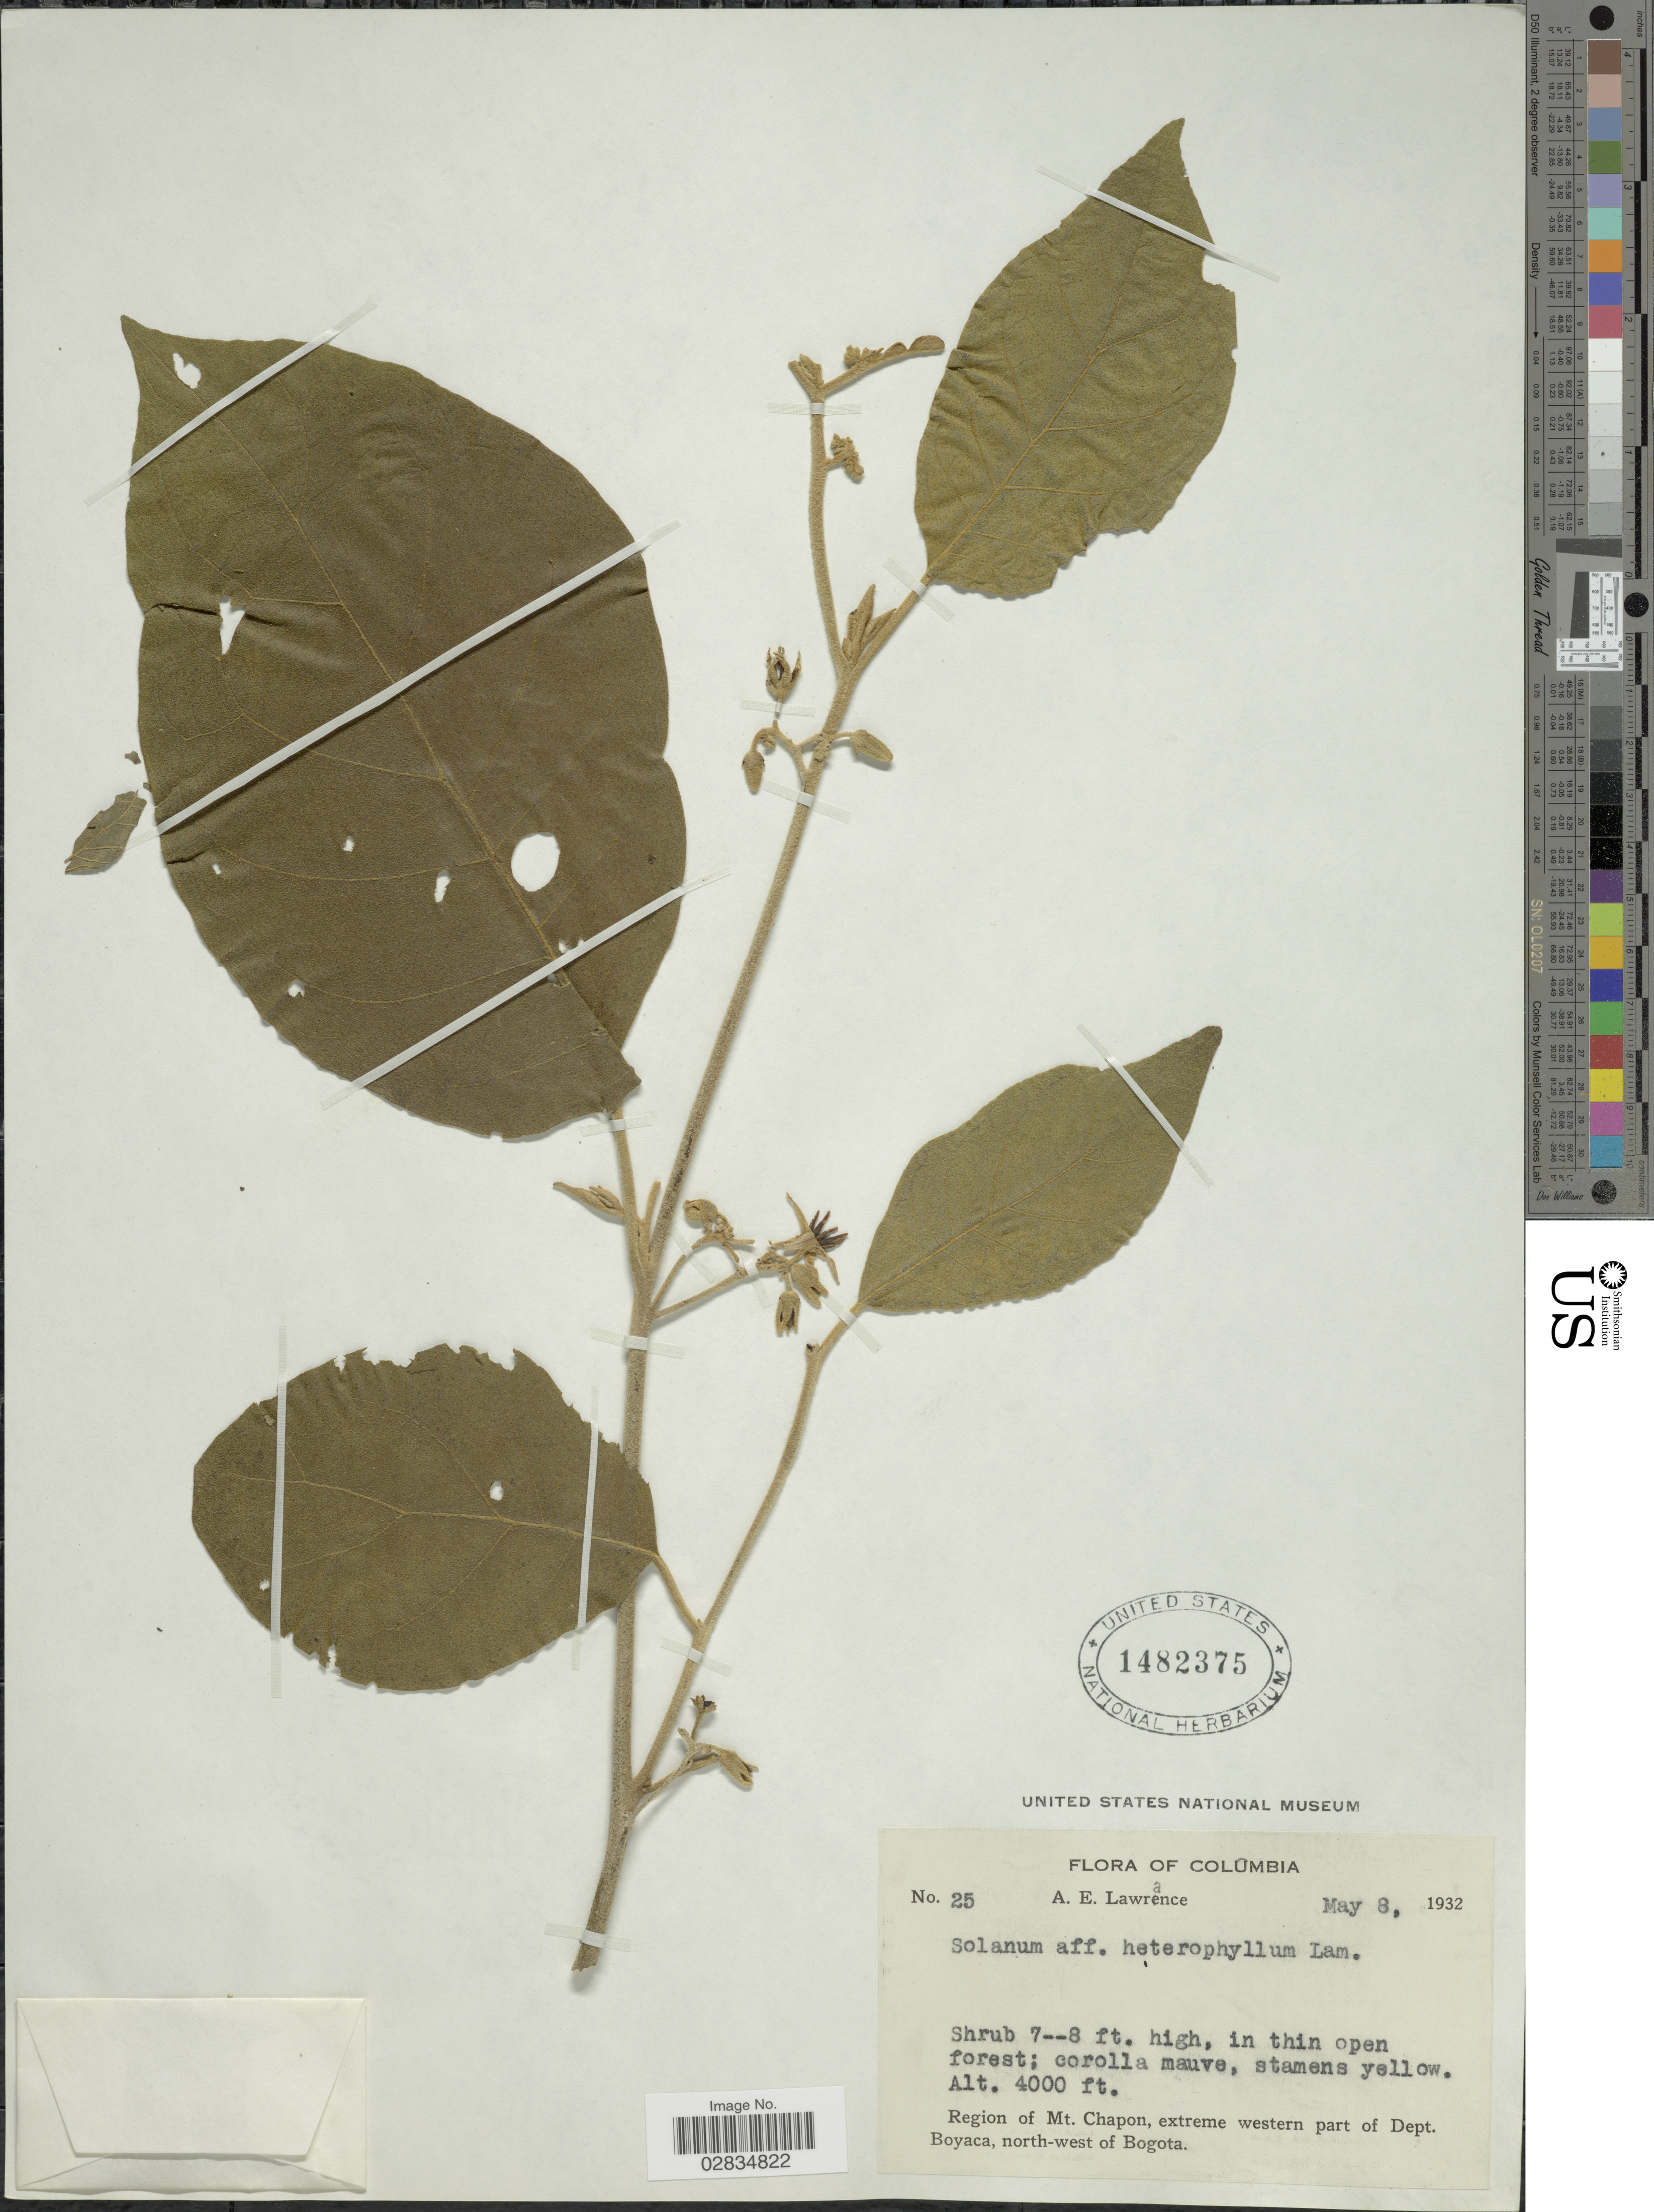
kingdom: Plantae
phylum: Tracheophyta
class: Magnoliopsida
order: Solanales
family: Solanaceae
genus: Solanum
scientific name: Solanum subinerme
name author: Jacq.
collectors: A. Lawrance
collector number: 25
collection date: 1932-05-08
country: Colombia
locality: Region of Mt. Chapon, extreme western part of Dept. Boyaca, north-west of Bogota.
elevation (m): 1219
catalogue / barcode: US 1482375